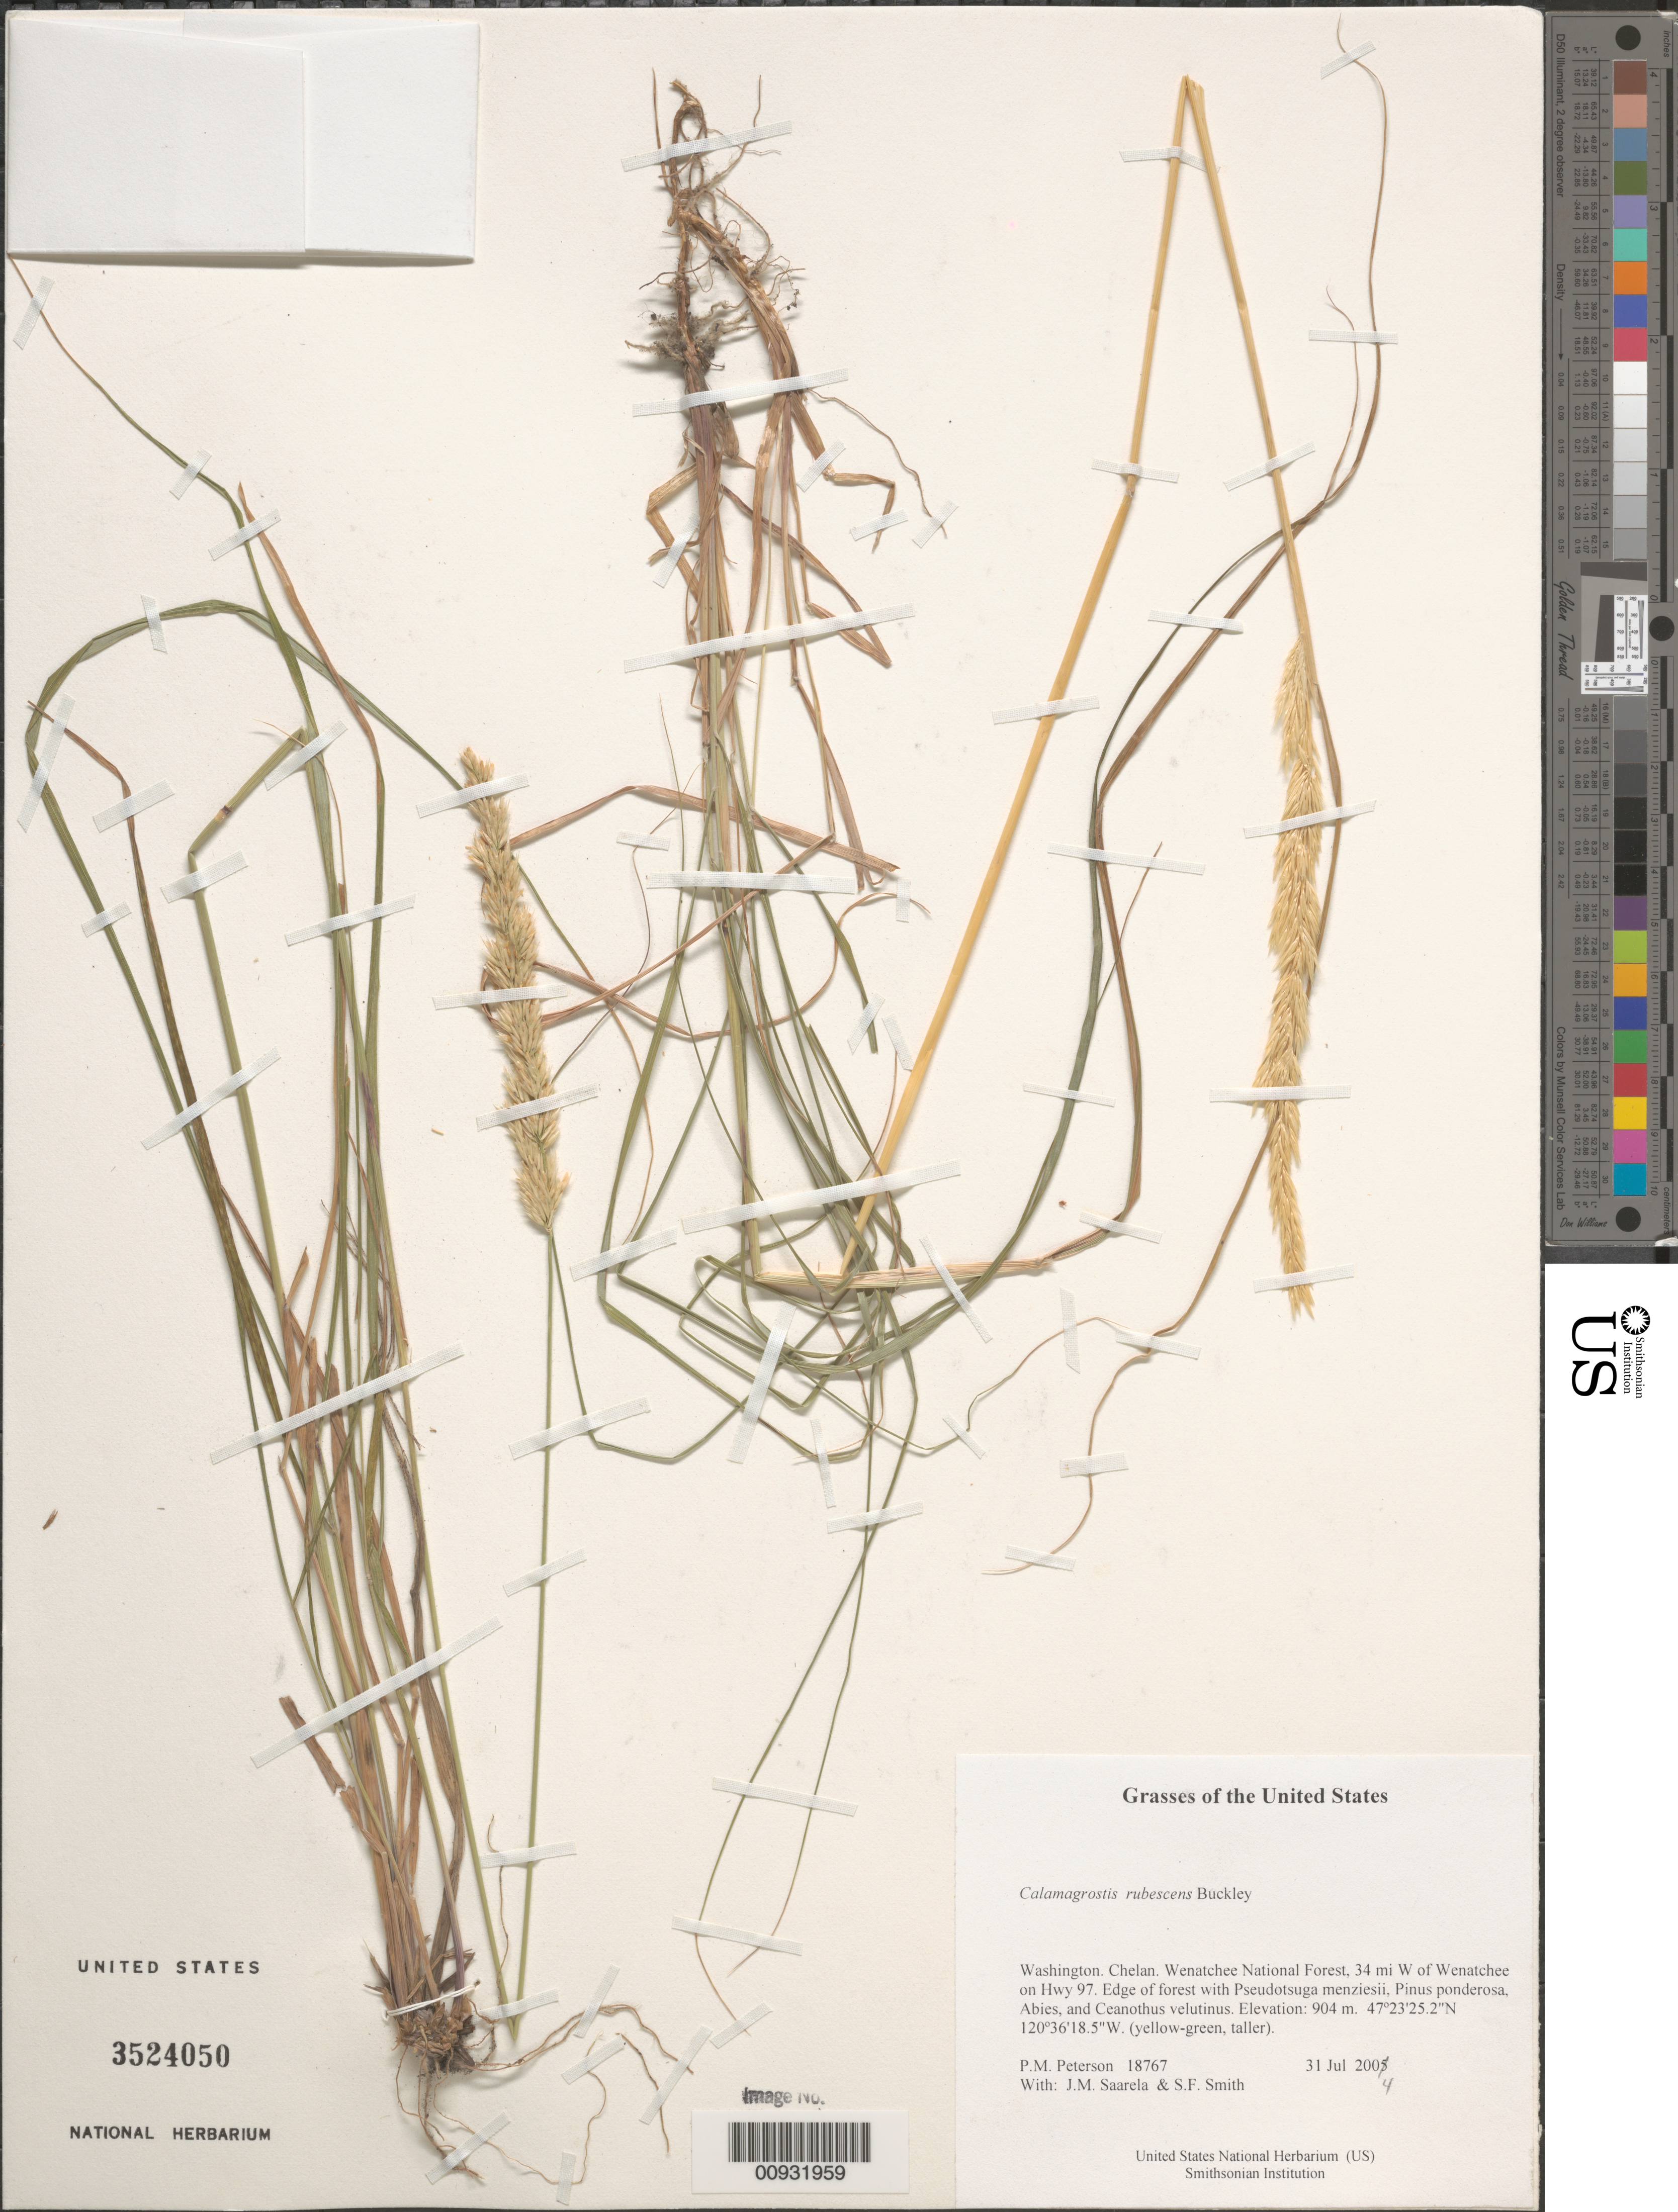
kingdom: Plantae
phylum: Tracheophyta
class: Liliopsida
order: Poales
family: Poaceae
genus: Calamagrostis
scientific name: Calamagrostis rubescens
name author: Buckley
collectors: P. M. Peterson, J. Saarela & S.F. Smith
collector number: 18767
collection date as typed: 31 Jul 2004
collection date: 2004-07-31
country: United States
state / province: Washington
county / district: Chelan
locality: Wenatchee National Forest, 34 mi W of Wenatchee on Hwy 97. Edge of forest with Pseudotsuga menziesii, Pinus ponderosa, Abies, and Ceanothus velutinus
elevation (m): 904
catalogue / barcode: US 3524050